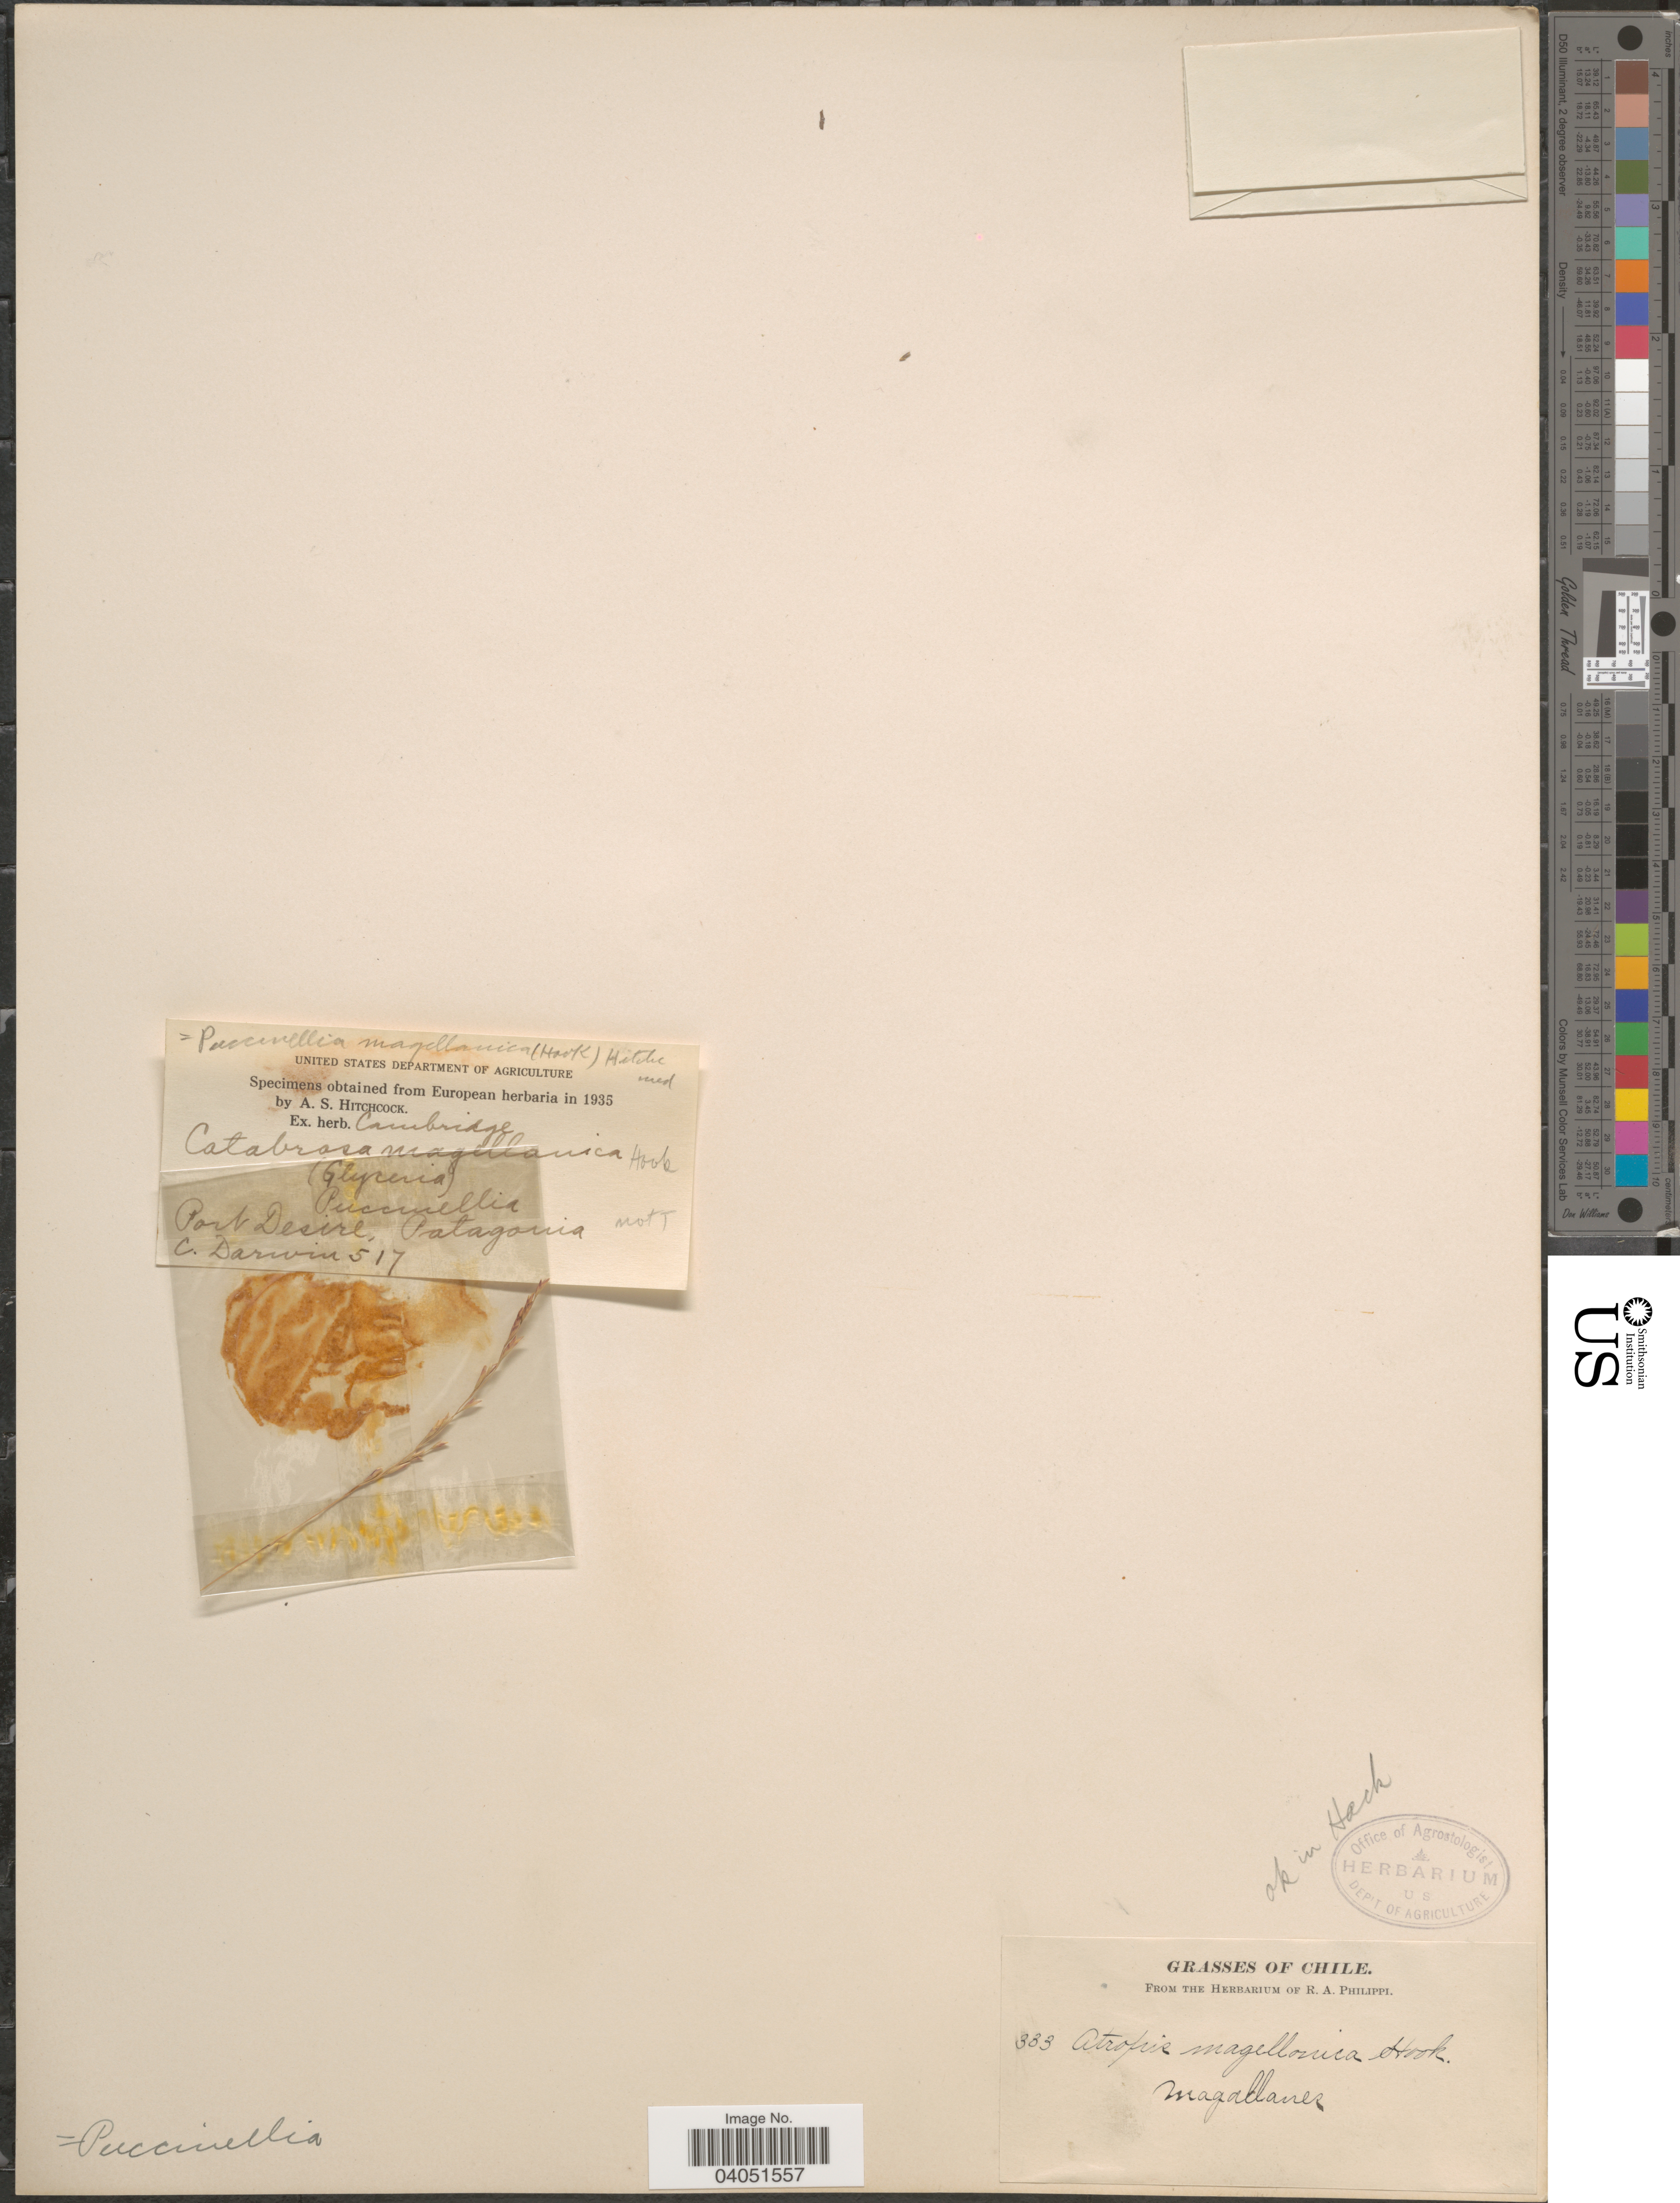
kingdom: Plantae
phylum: Tracheophyta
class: Liliopsida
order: Poales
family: Poaceae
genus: Puccinellia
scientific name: Puccinellia magellanica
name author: (Hook. f.) Parodi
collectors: C. Darwin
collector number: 517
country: Argentina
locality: Port Desire, Patagonia.